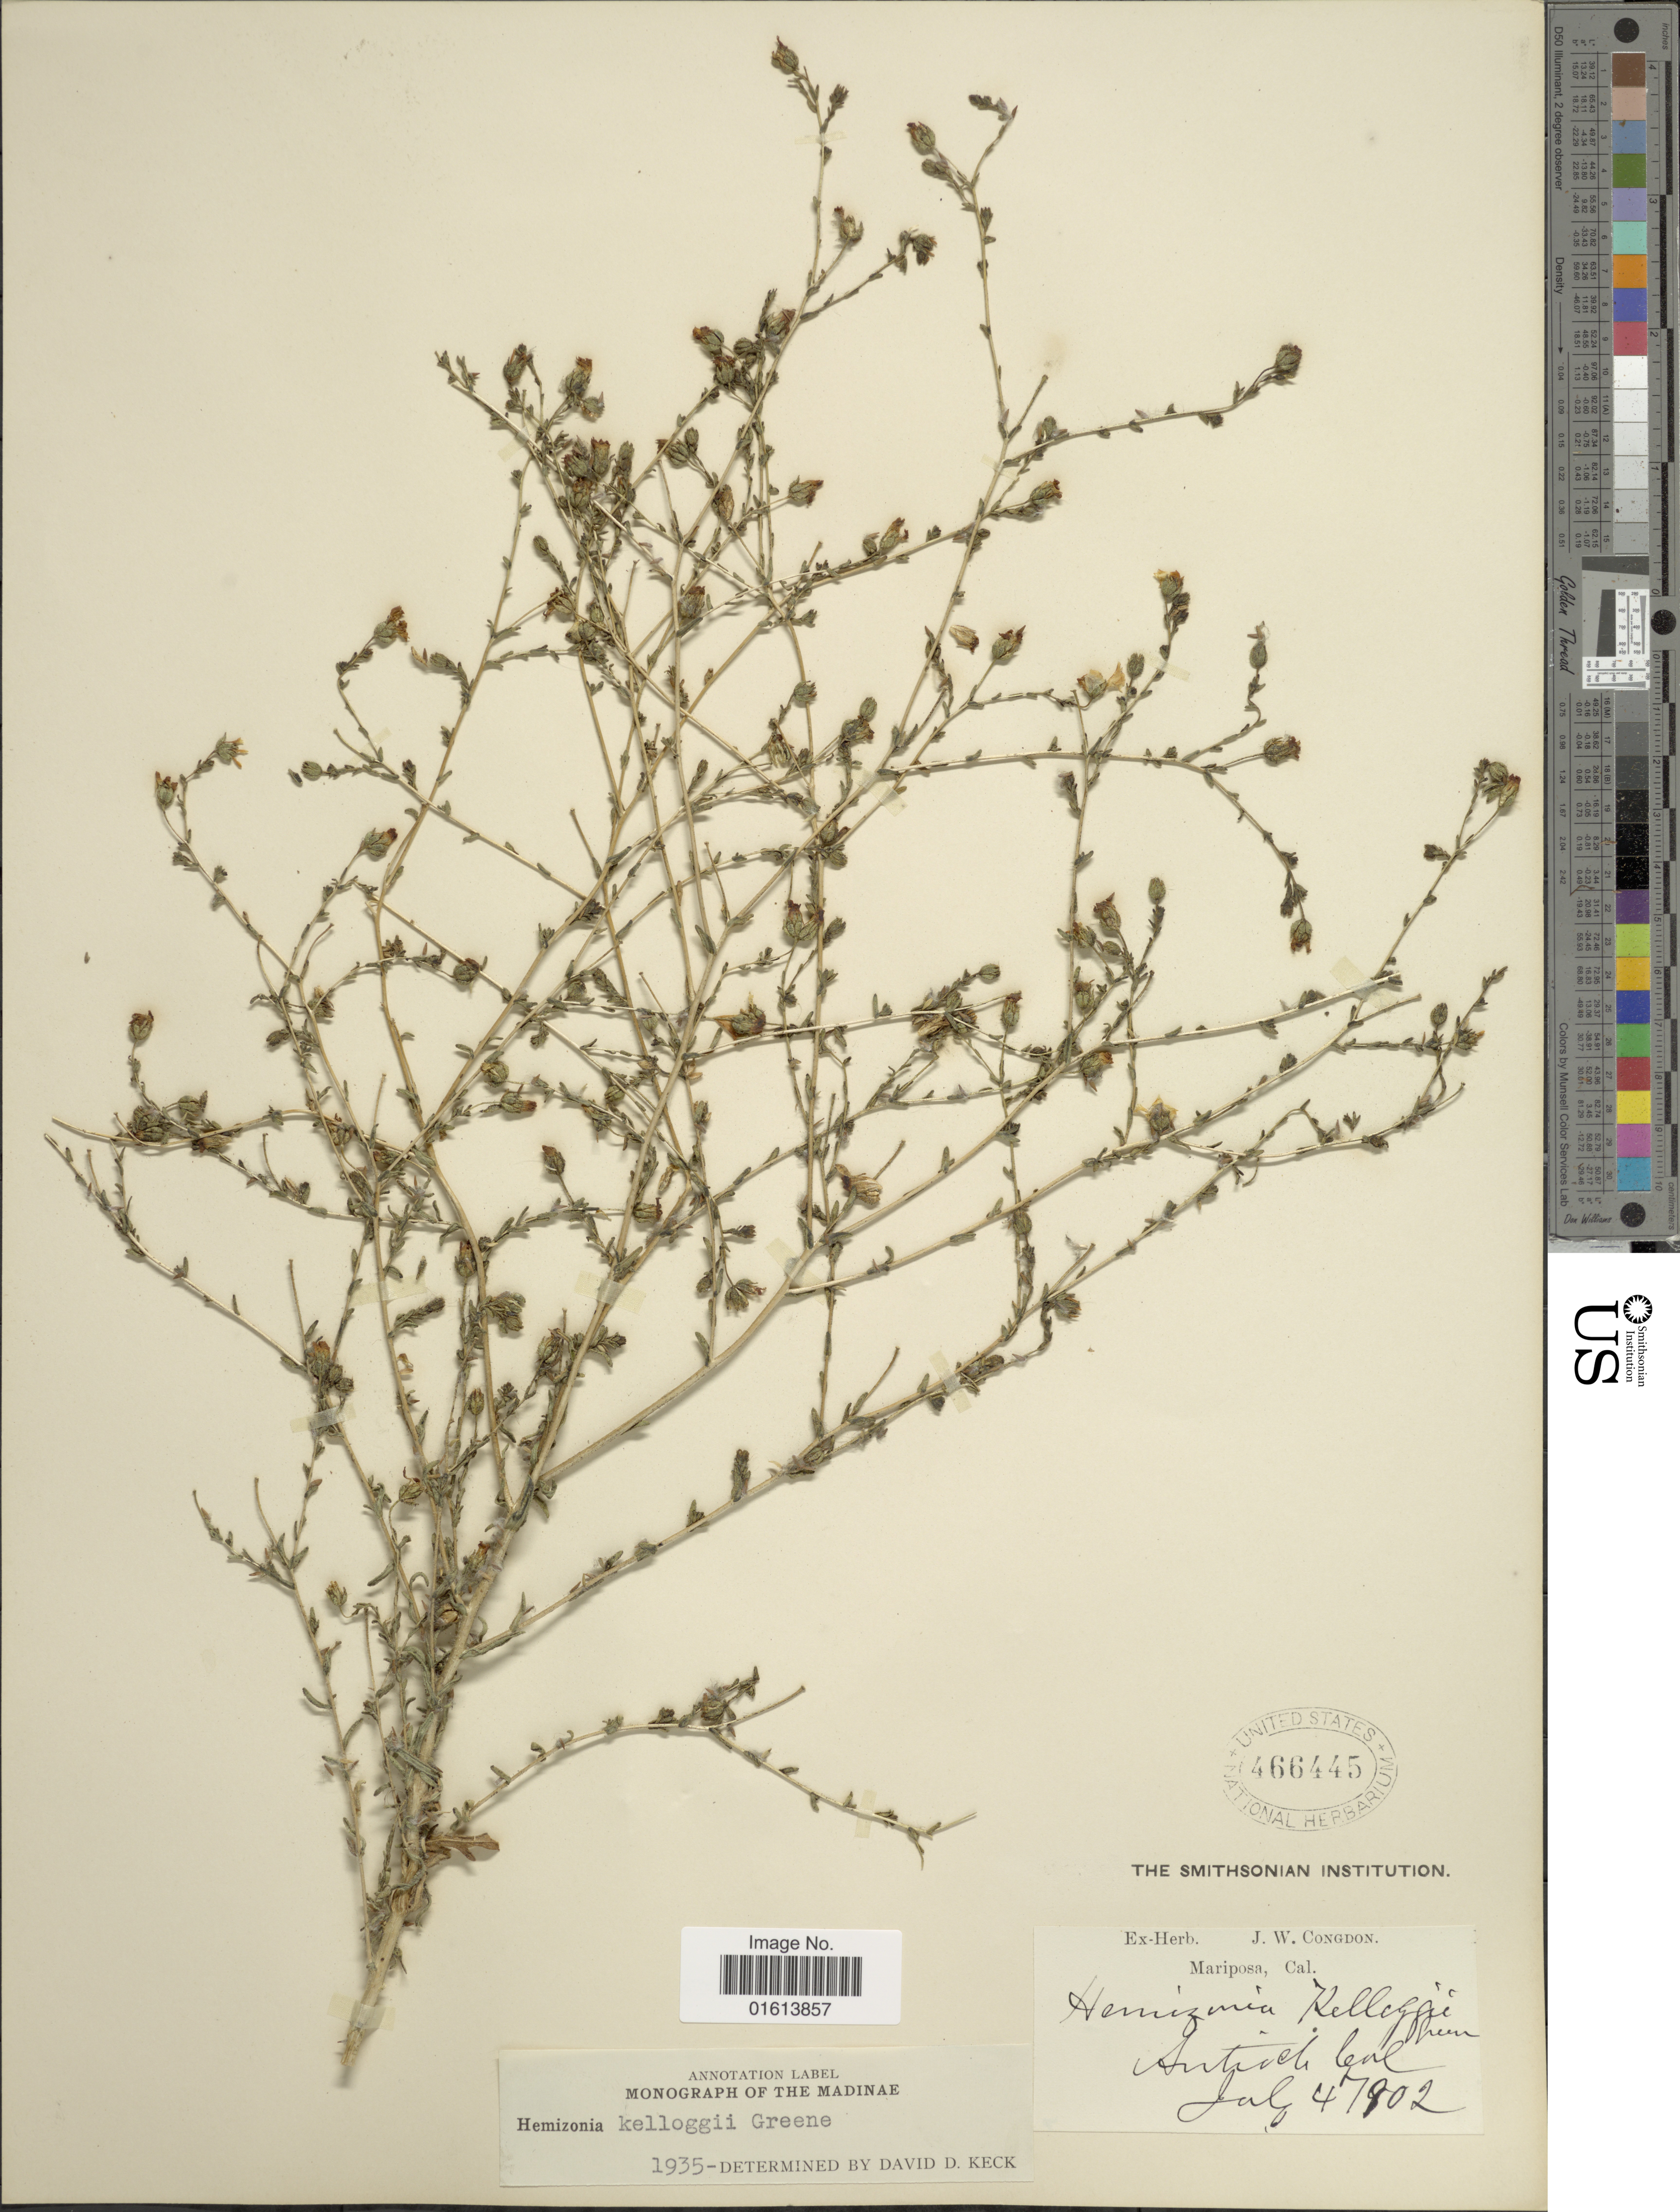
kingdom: Plantae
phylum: Tracheophyta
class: Magnoliopsida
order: Asterales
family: Asteraceae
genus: Deinandra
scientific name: Deinandra kelloggii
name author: (Greene) Greene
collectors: J. W. Congdon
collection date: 1902-07-04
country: United States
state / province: California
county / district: Mariposa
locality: Mariposa, Cal. Antioch lane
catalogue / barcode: US 466445